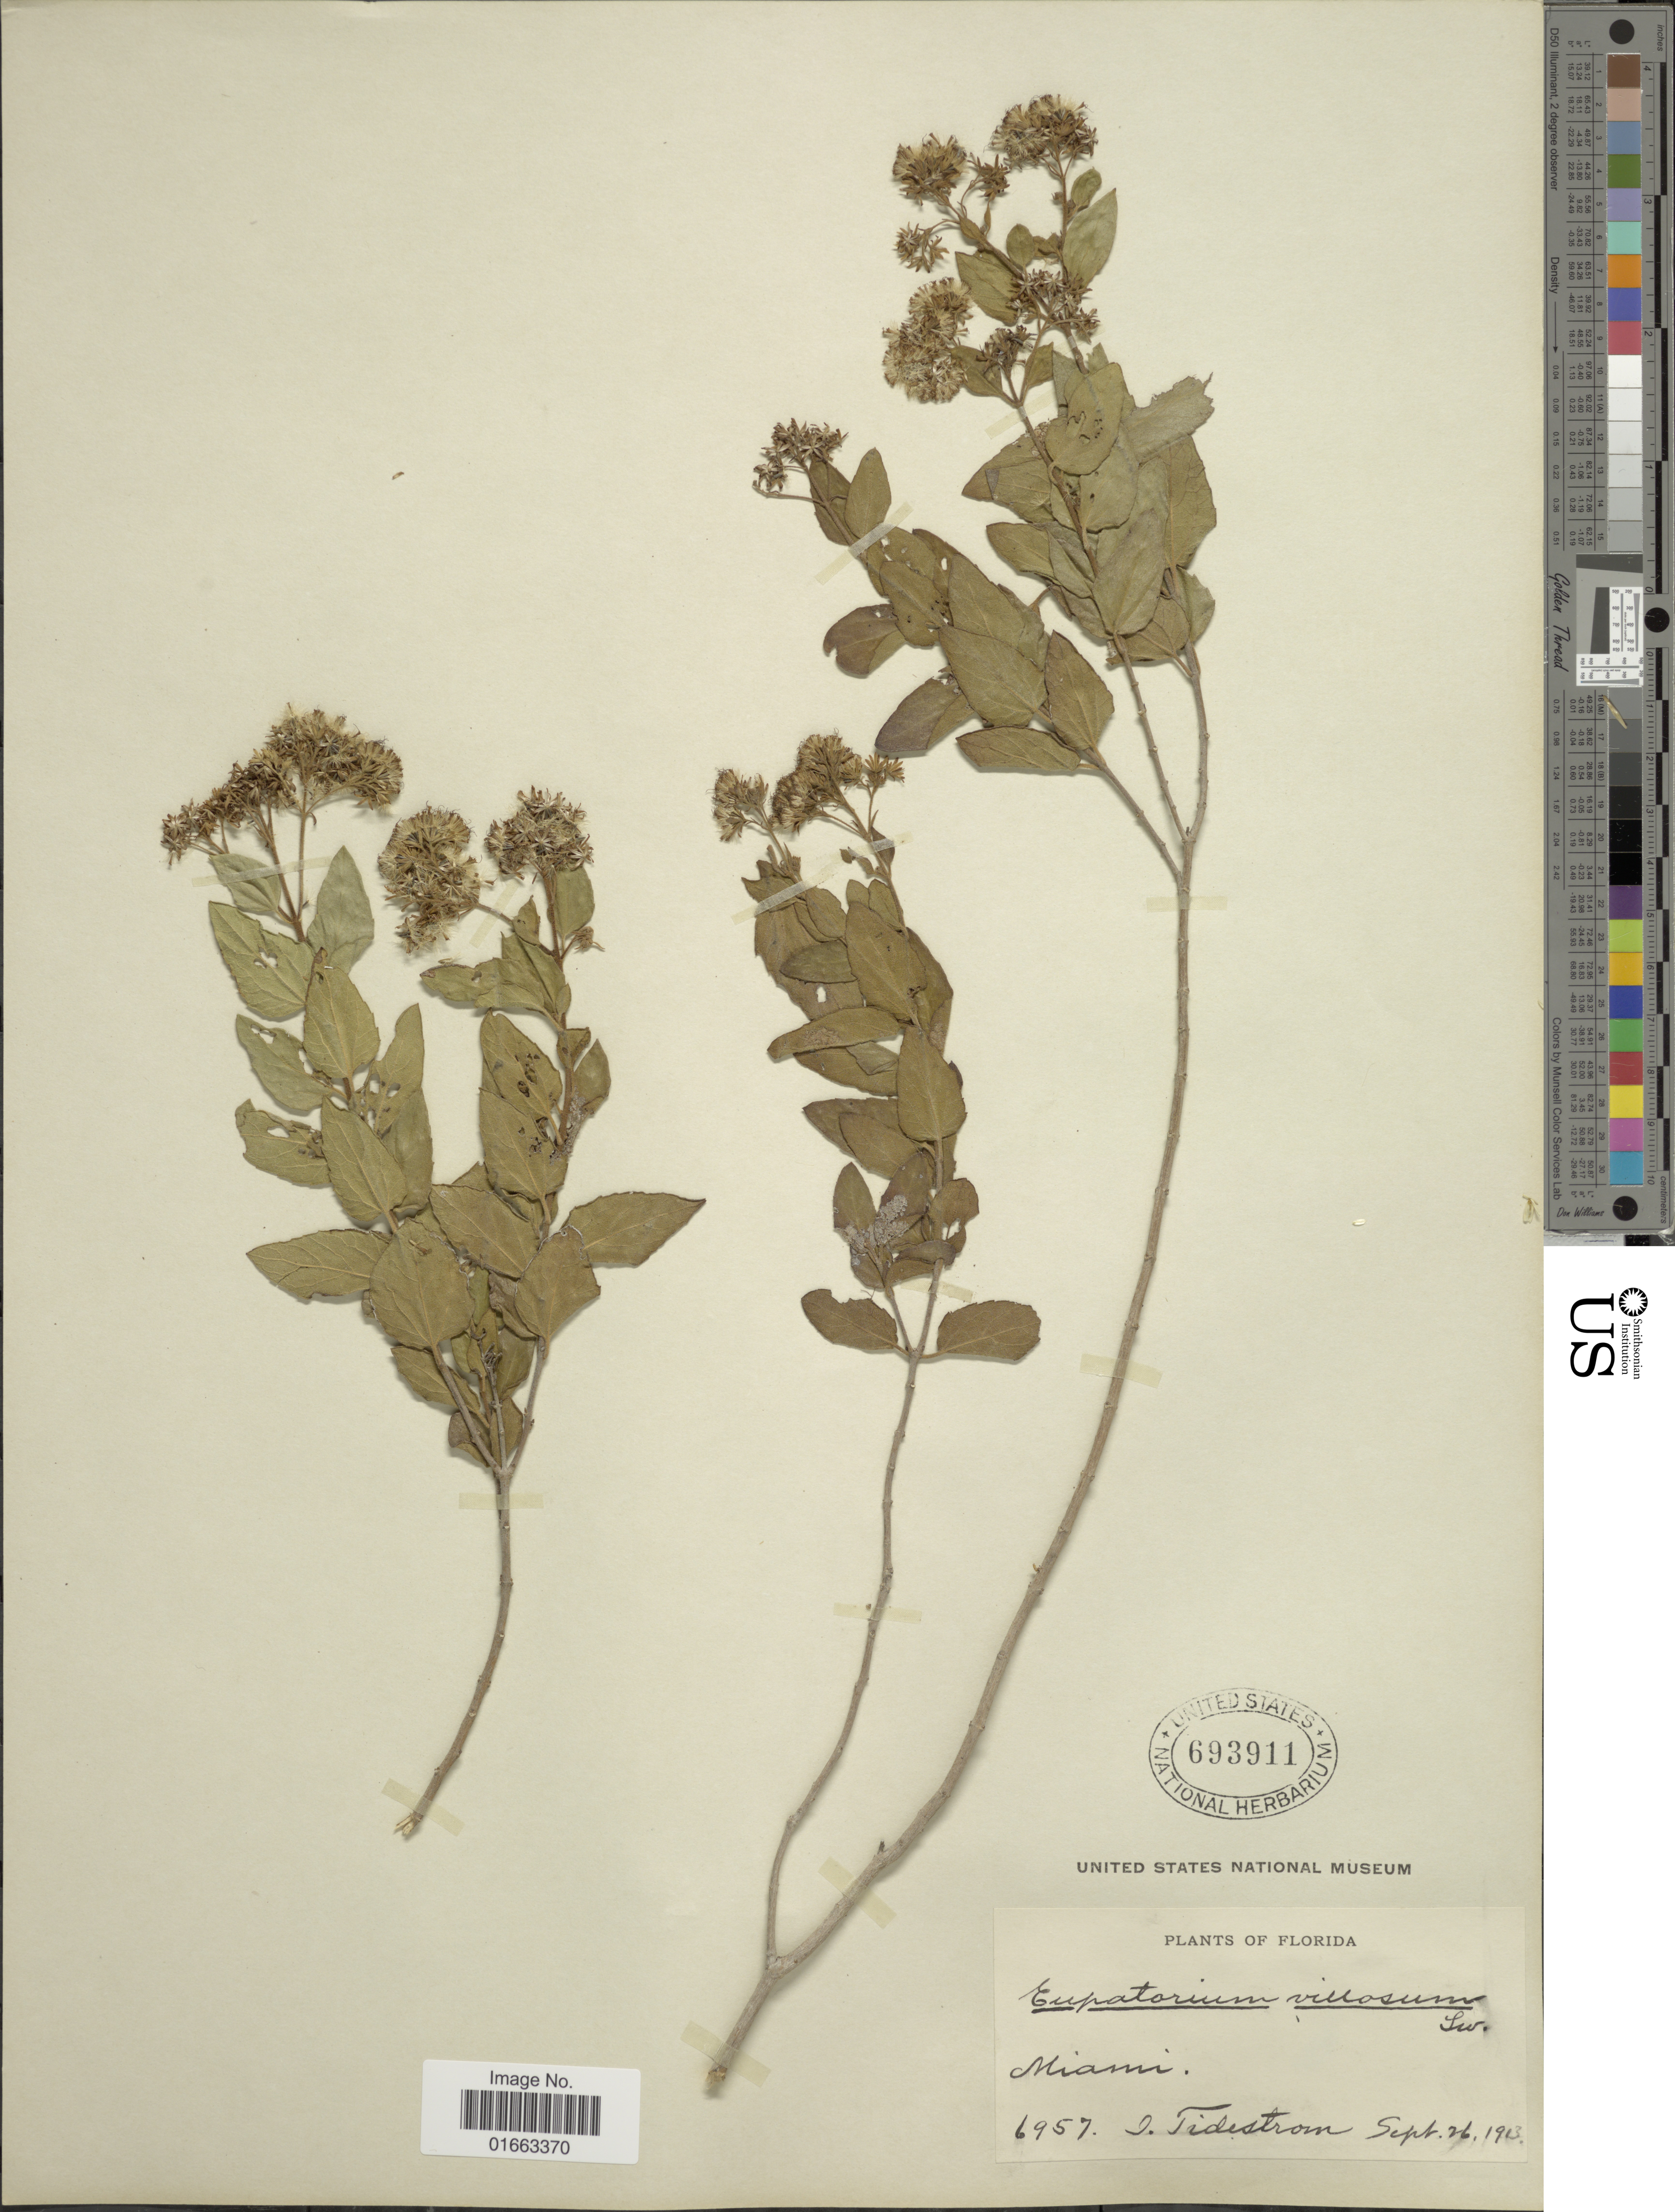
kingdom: Plantae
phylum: Tracheophyta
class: Magnoliopsida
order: Asterales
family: Asteraceae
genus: Koanophyllon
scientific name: Koanophyllon villosum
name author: (Sw.) R.M. King & H. Rob.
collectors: J. Tidestrom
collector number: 6957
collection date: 1913-09-26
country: United States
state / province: Florida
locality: Miami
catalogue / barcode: US 693911